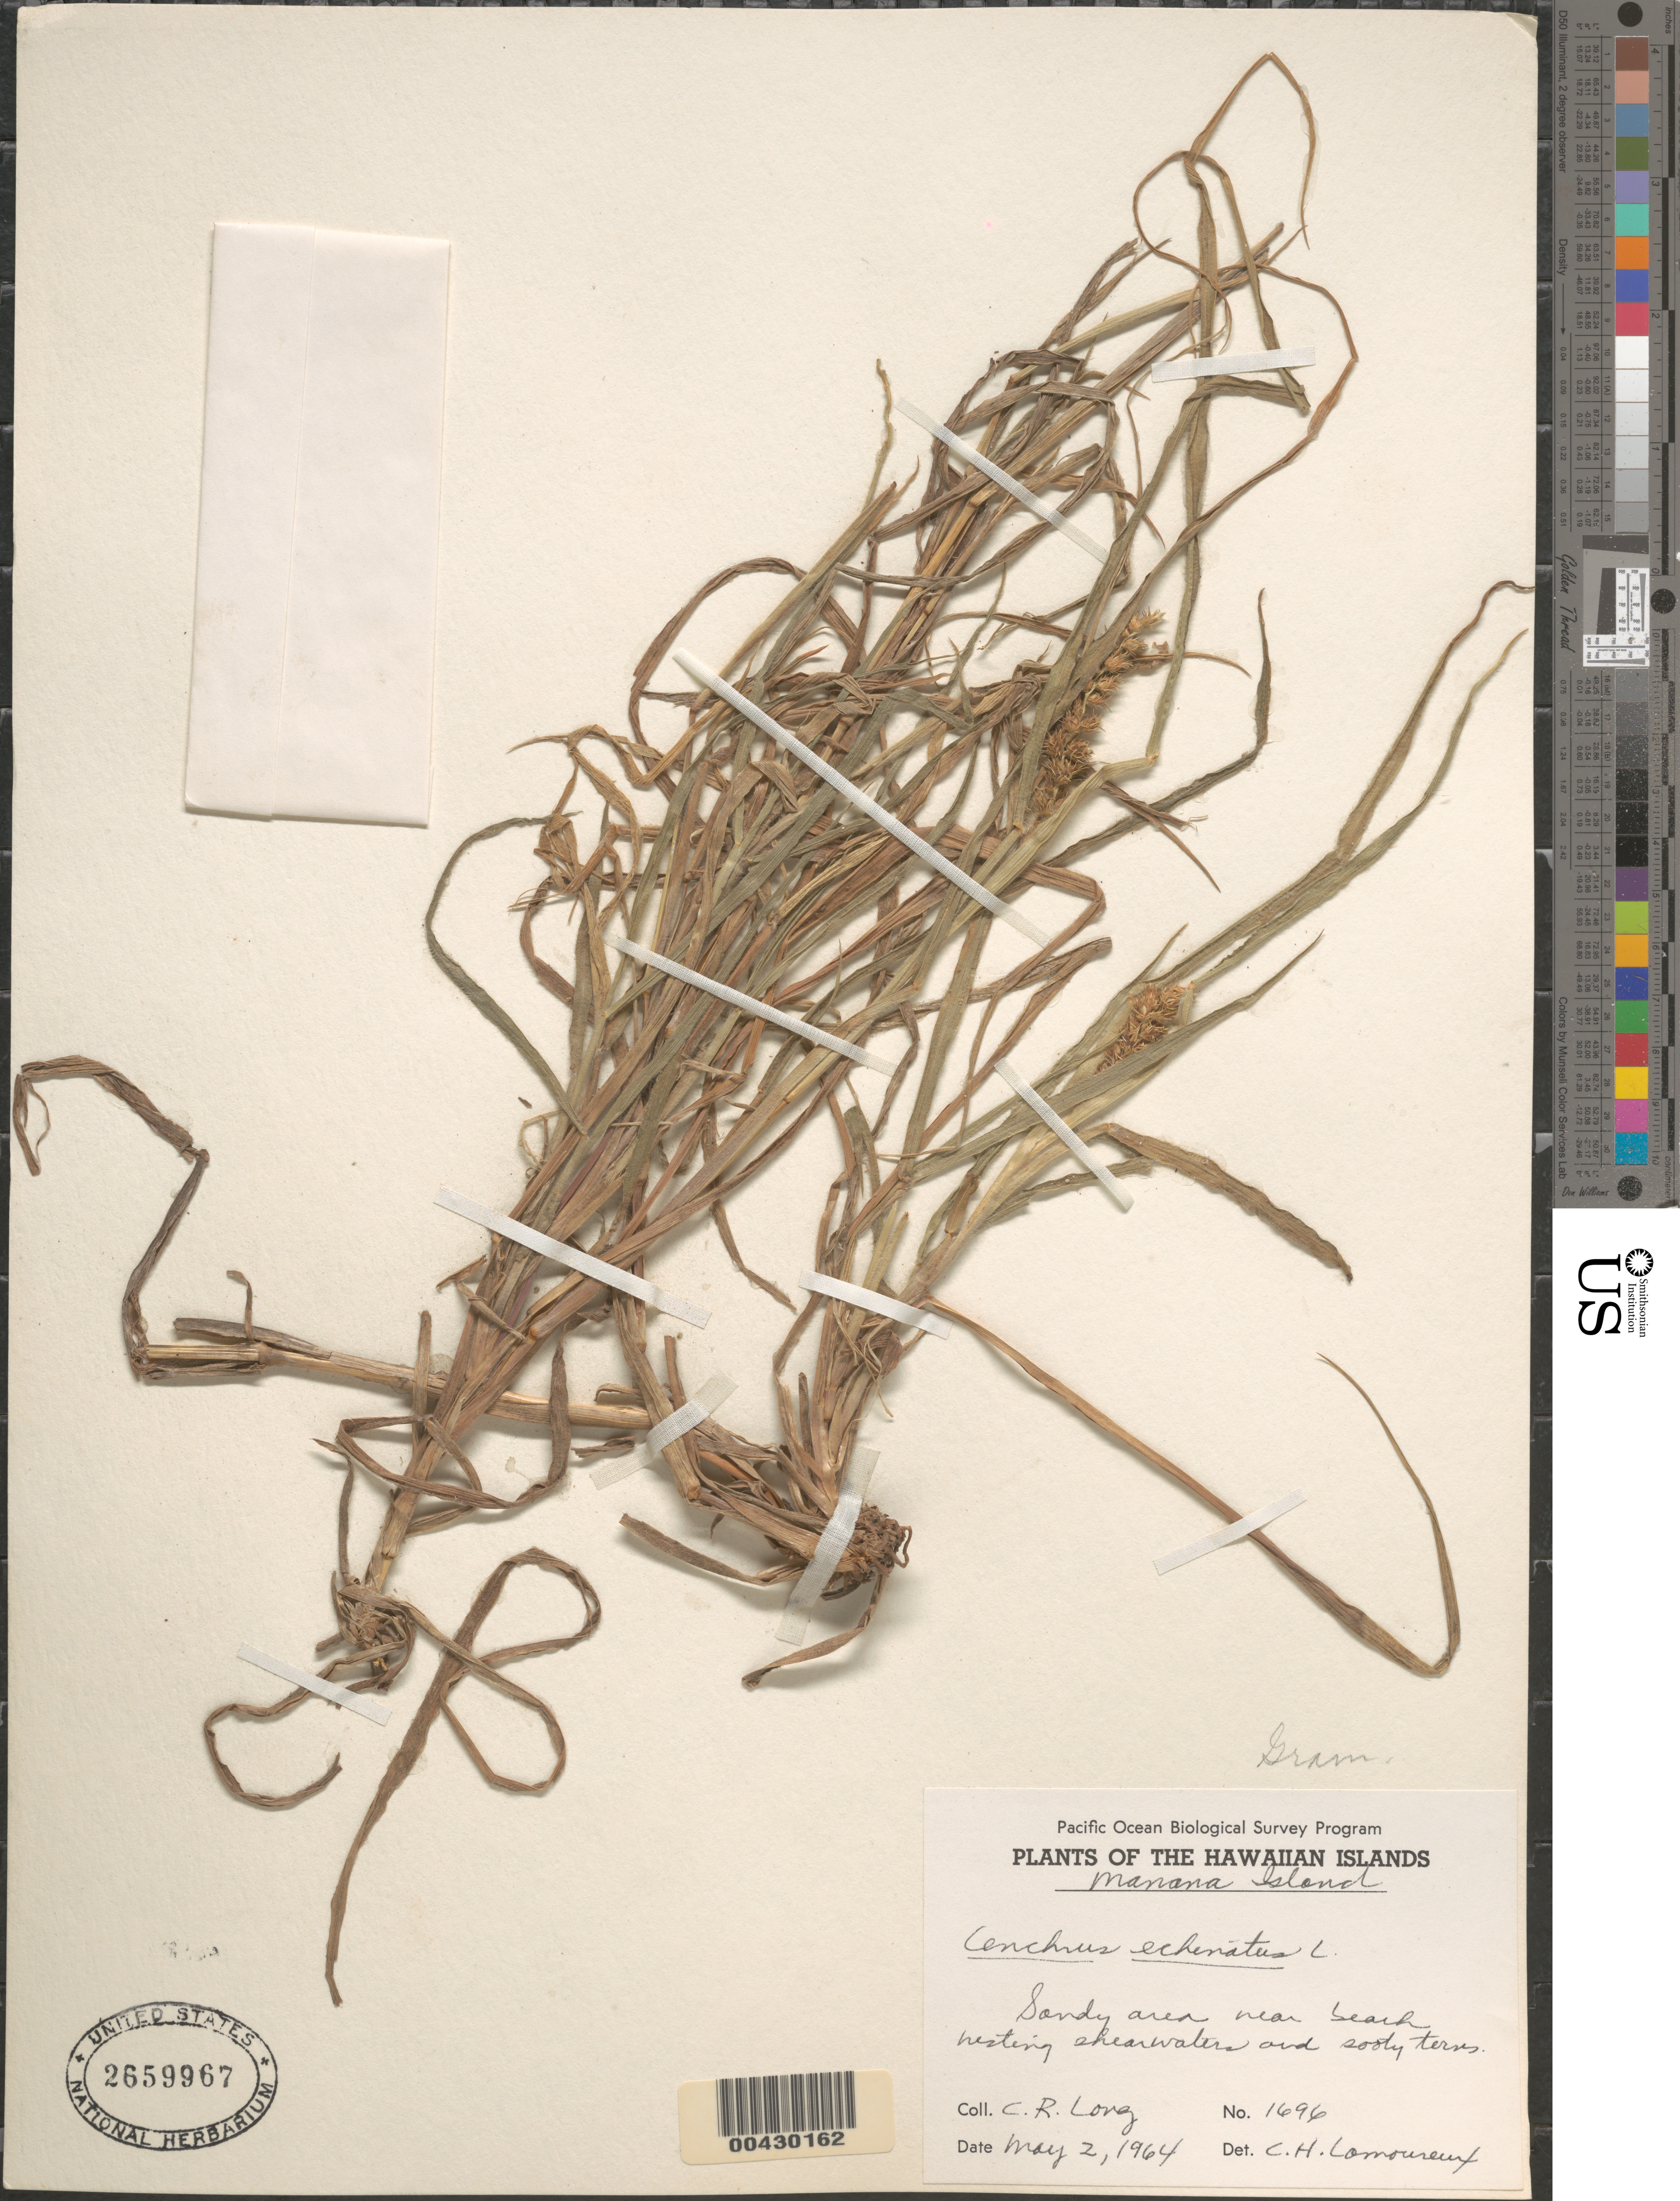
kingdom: Plantae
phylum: Tracheophyta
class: Liliopsida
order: Poales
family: Poaceae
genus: Cenchrus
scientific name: Cenchrus echinatus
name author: L.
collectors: C. Long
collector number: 1696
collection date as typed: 2 May 1964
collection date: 1964-05-02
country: United States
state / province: Hawaii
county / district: Honolulu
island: Manana [Rabbit]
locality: near beach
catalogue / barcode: US 2659967